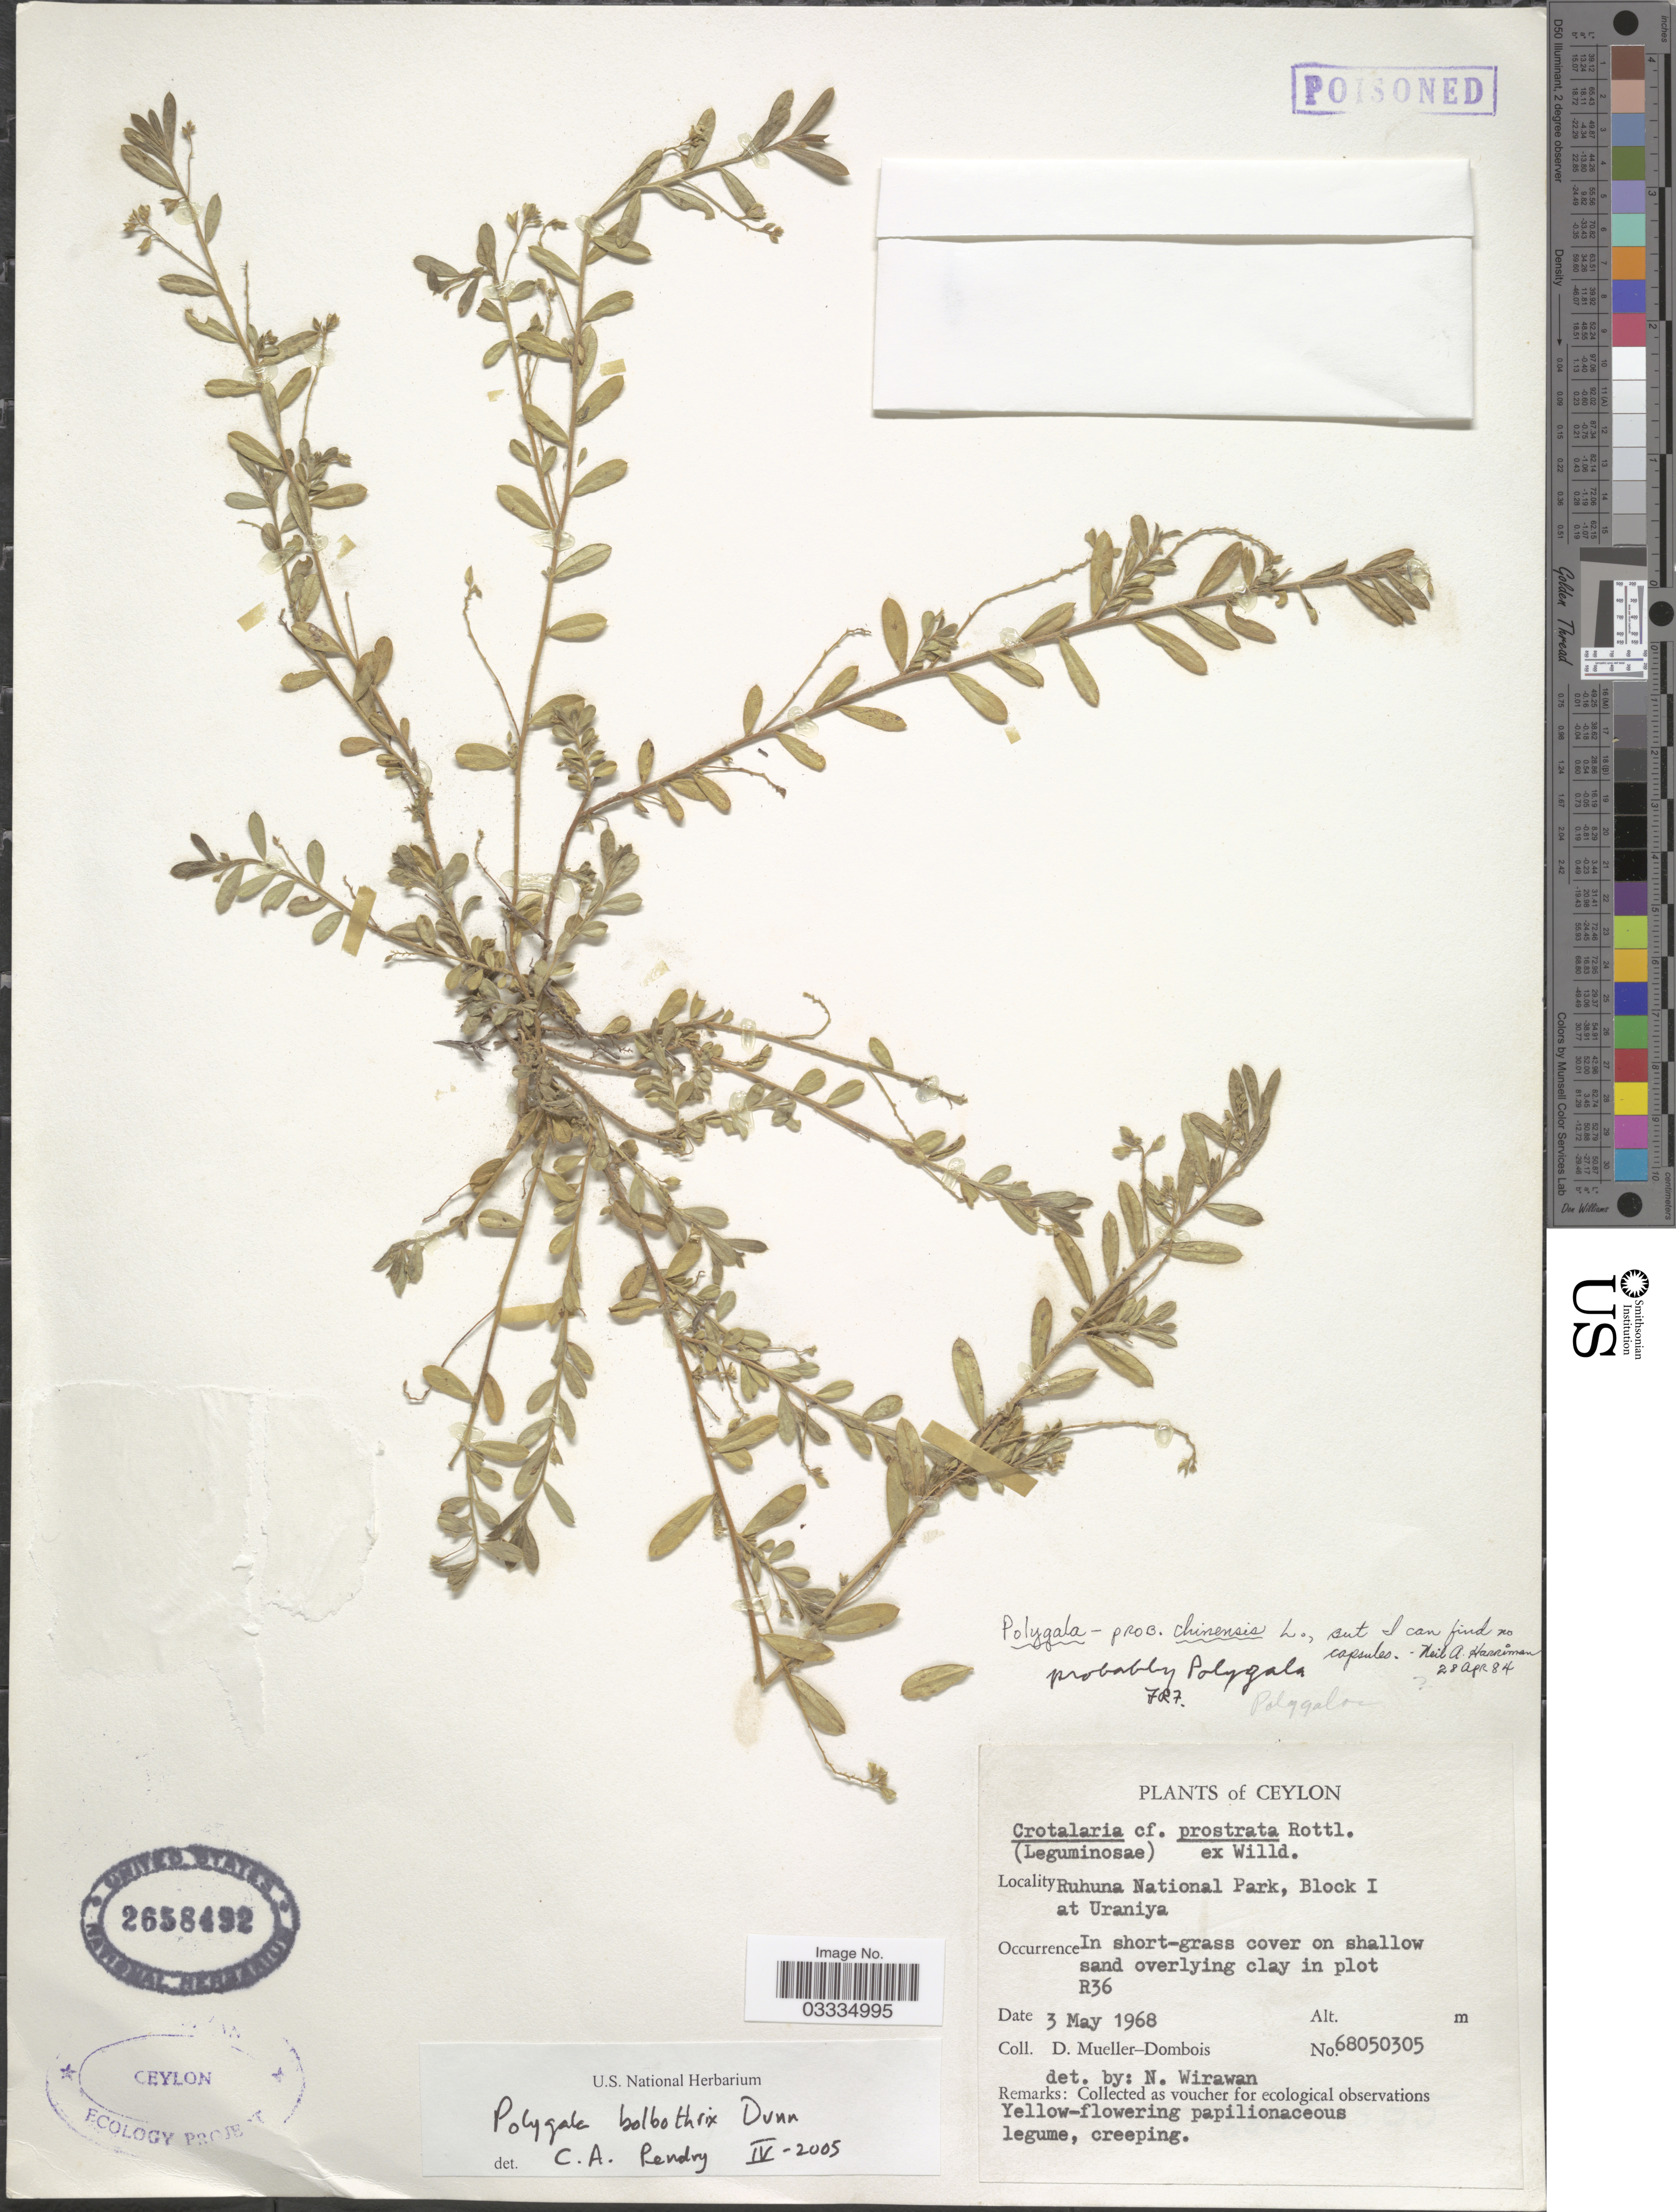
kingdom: Plantae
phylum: Tracheophyta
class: Magnoliopsida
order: Fabales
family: Polygalaceae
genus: Polygala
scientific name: Polygala bolbothrix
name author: Dunn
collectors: D. Mueller-Dombois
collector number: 68050305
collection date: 1968-05-03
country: Sri Lanka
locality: Ceylon. Ruhuna National Park, Block I at Uraniya. In plot R36.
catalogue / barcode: US 2658492